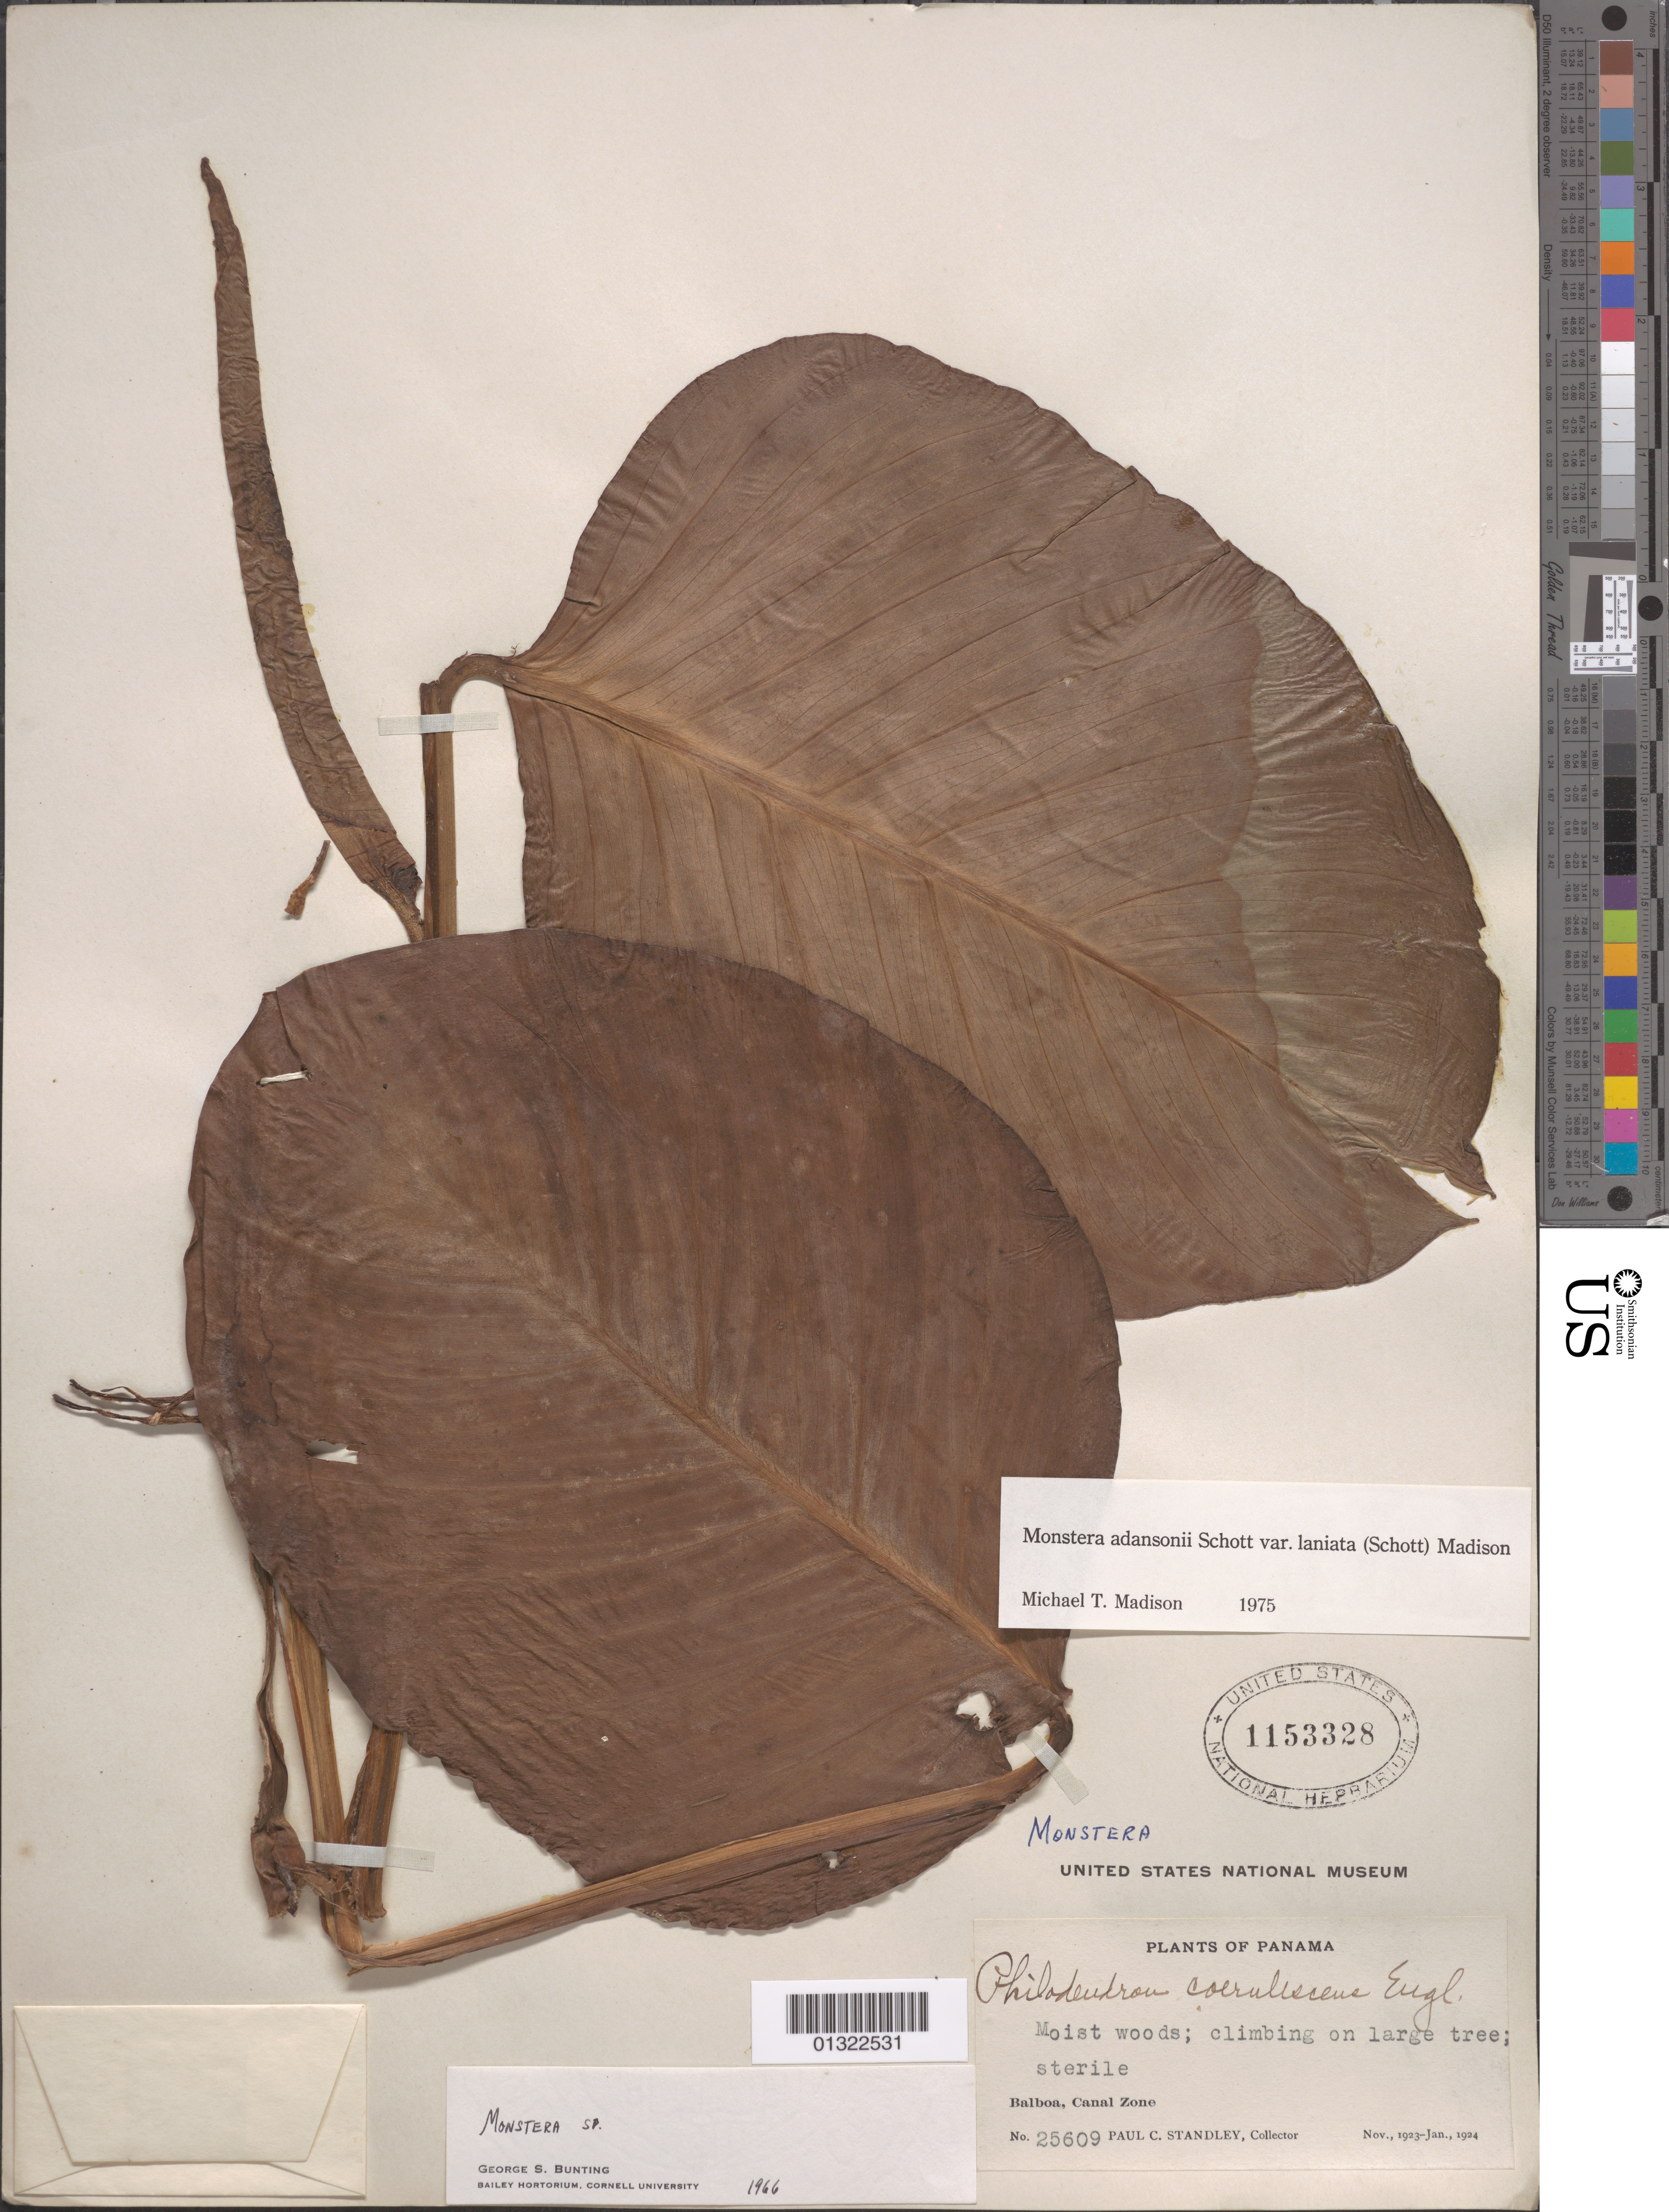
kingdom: Plantae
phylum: Tracheophyta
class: Liliopsida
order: Alismatales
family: Araceae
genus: Monstera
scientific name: Monstera adansonii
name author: Schott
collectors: P. C. Standley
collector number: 25609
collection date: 1923-11/1924-01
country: Panama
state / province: Colón / Panamá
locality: Balboa, Canal Zone.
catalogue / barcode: US 1153328